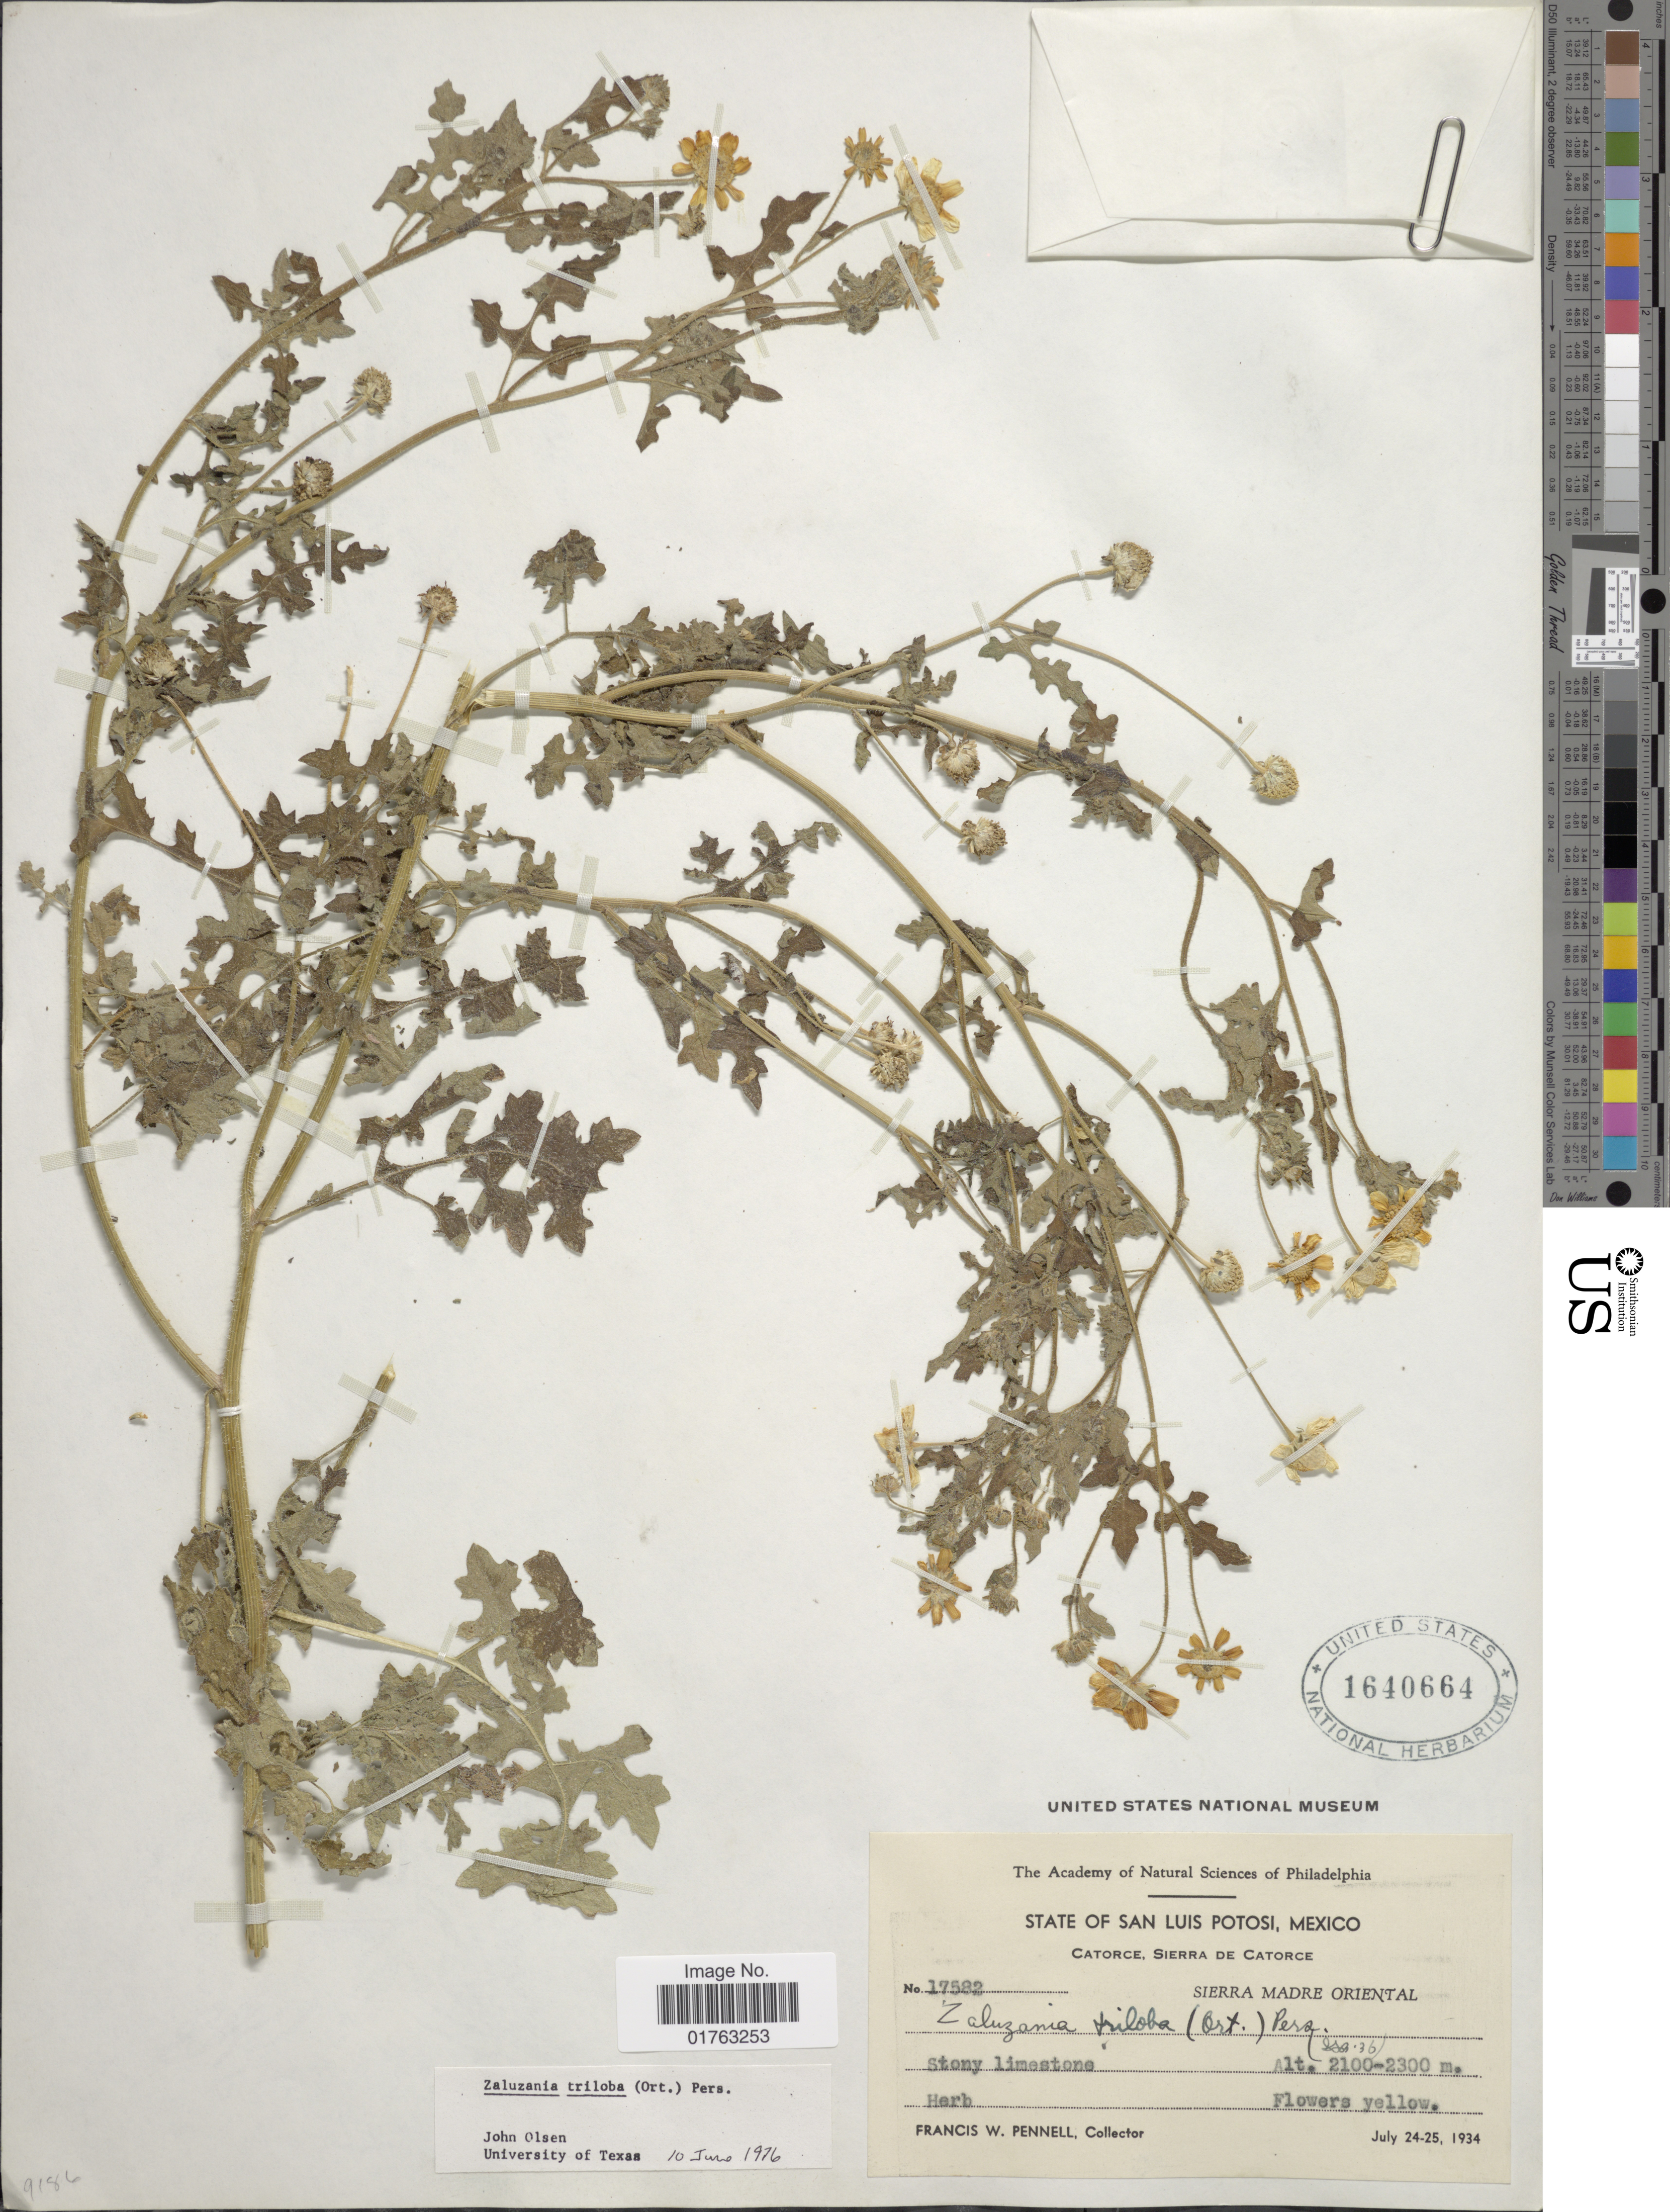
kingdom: Plantae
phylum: Tracheophyta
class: Magnoliopsida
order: Asterales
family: Asteraceae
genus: Zaluzania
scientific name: Zaluzania triloba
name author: (Ortega) Pers.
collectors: F. W. Pennell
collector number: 17582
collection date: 1934-07-24/1934-07-25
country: Mexico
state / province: San Luis Potosí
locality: Catorce, Sierra de Catorce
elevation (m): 2100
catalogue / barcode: US 1640664